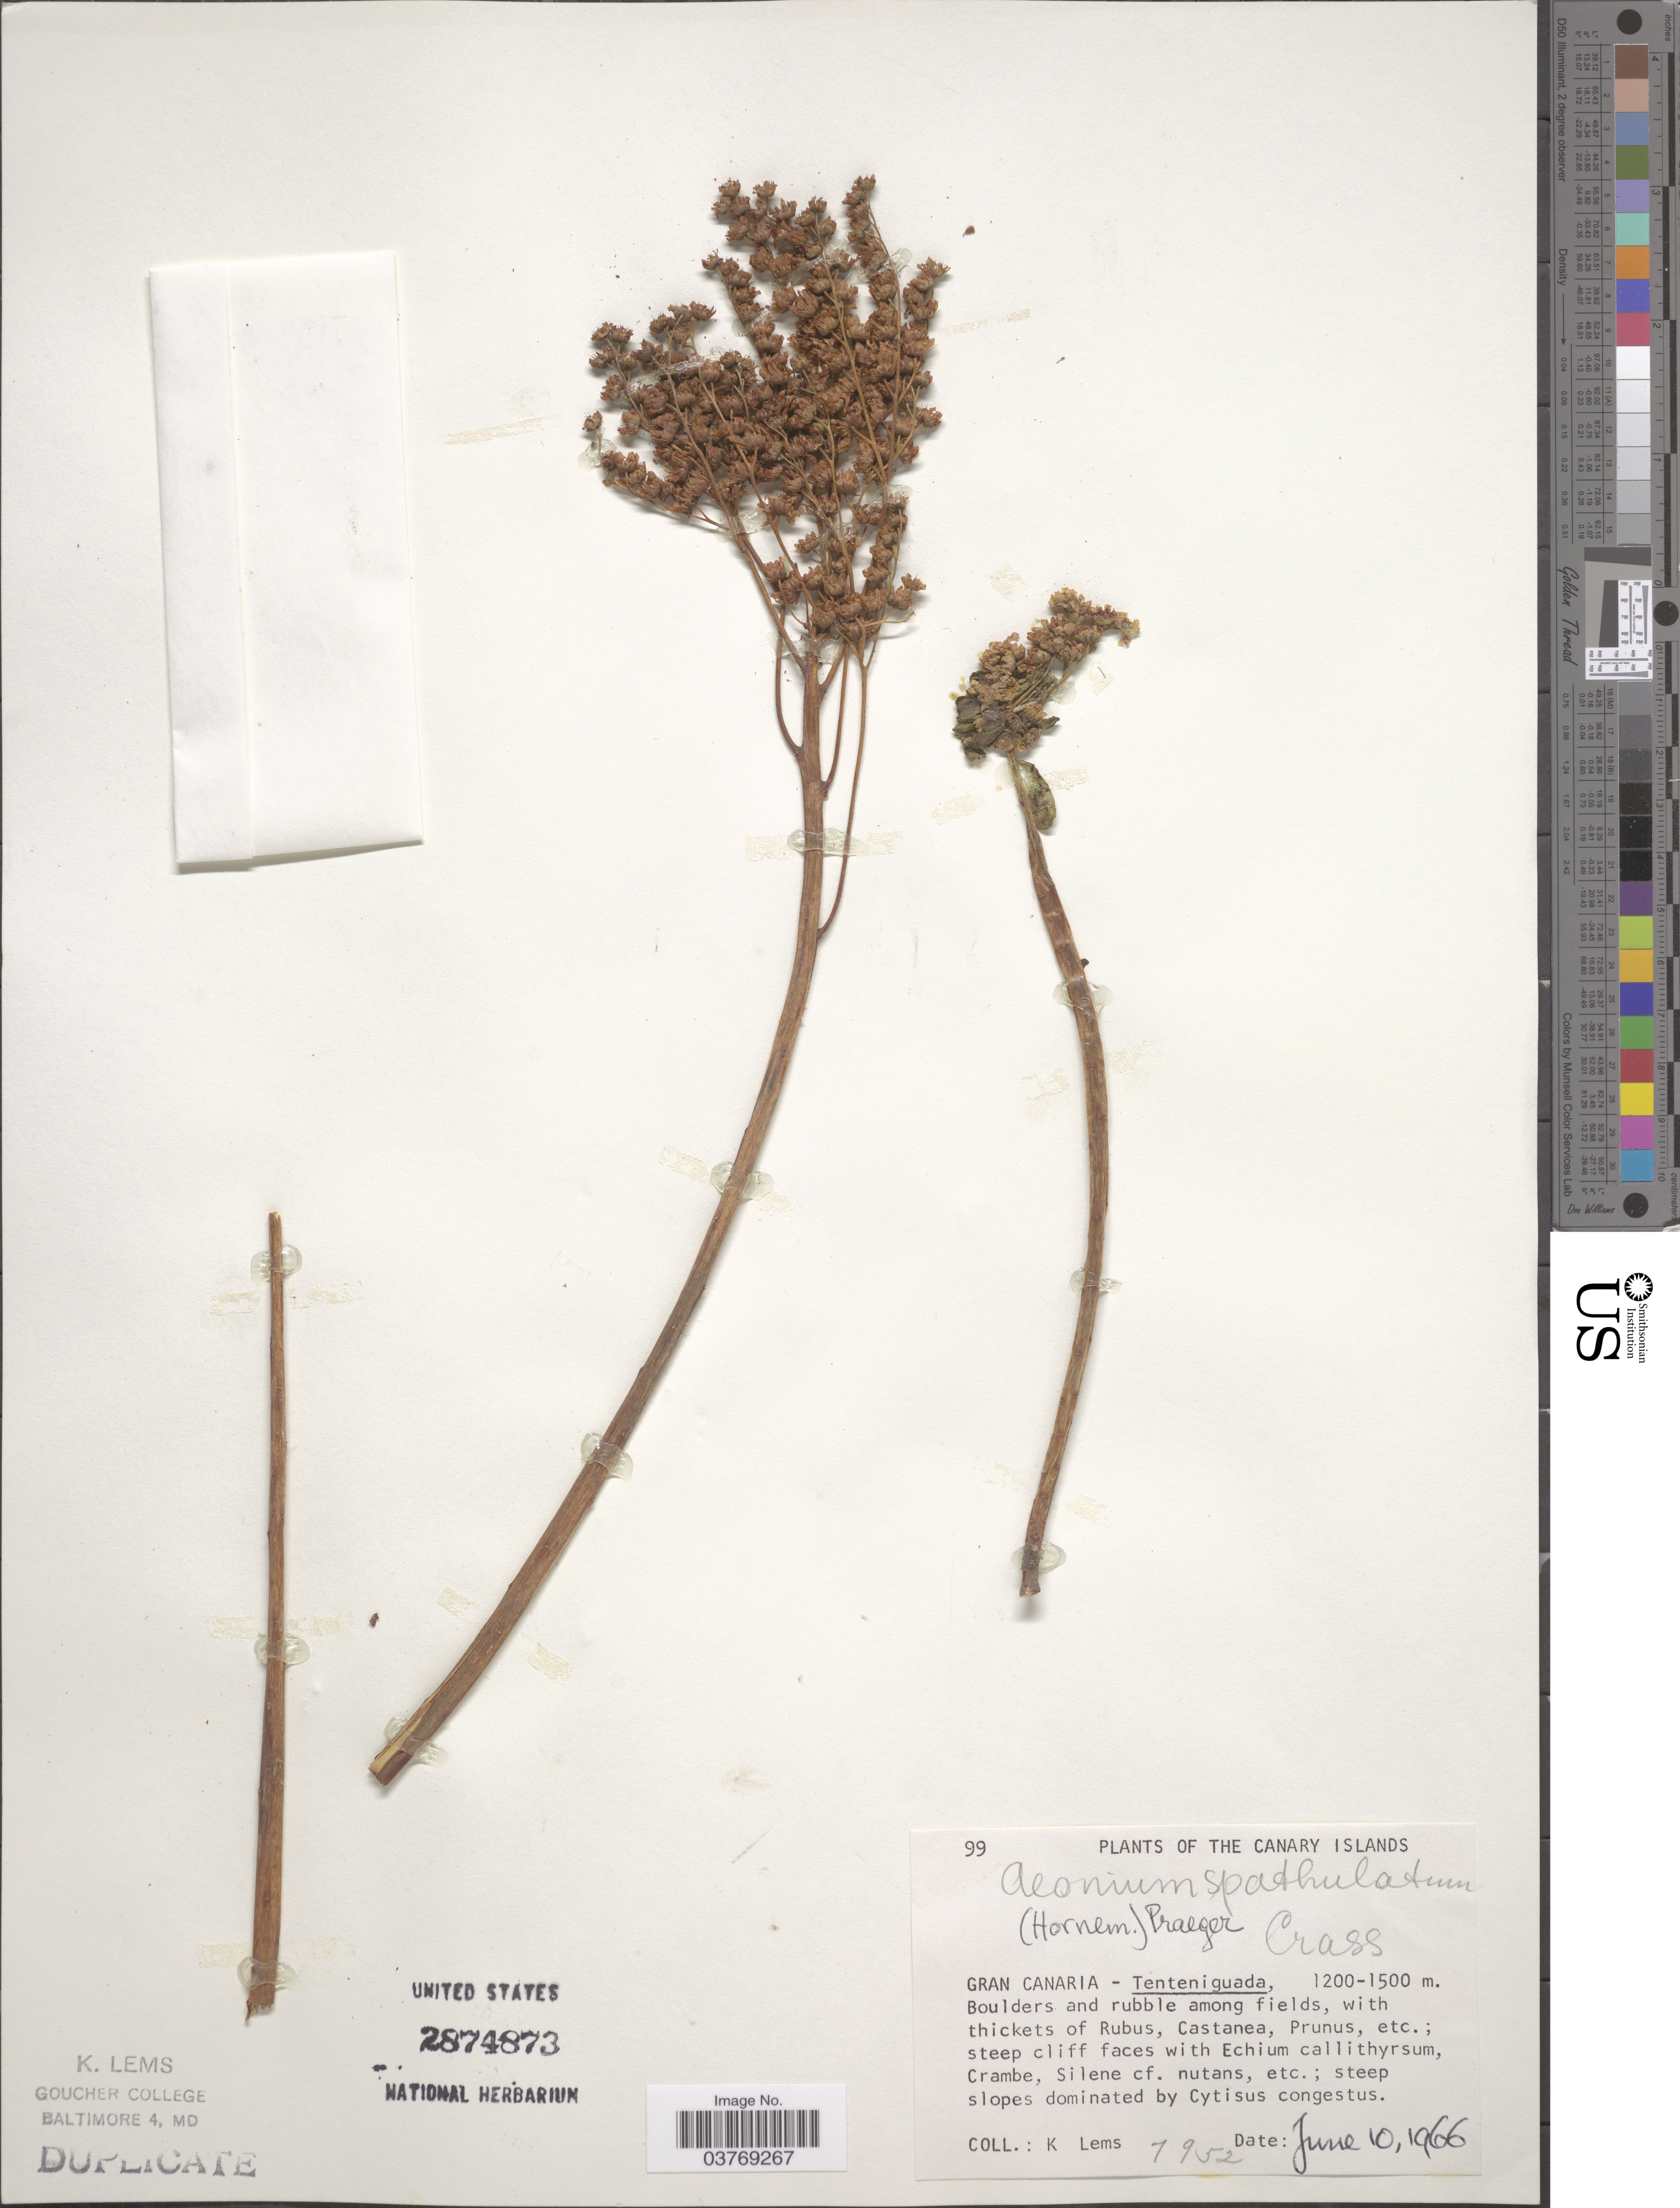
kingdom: Plantae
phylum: Tracheophyta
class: Magnoliopsida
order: Saxifragales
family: Crassulaceae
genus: Aeonium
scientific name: Aeonium spathulatum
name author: (Hornem.) Praeger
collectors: K. Lems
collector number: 7952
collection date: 1966-06-10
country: Spain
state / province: Canarias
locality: The Canary Islands. Gran Canaria: Tenteniguada.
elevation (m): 1200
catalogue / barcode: US 2874873